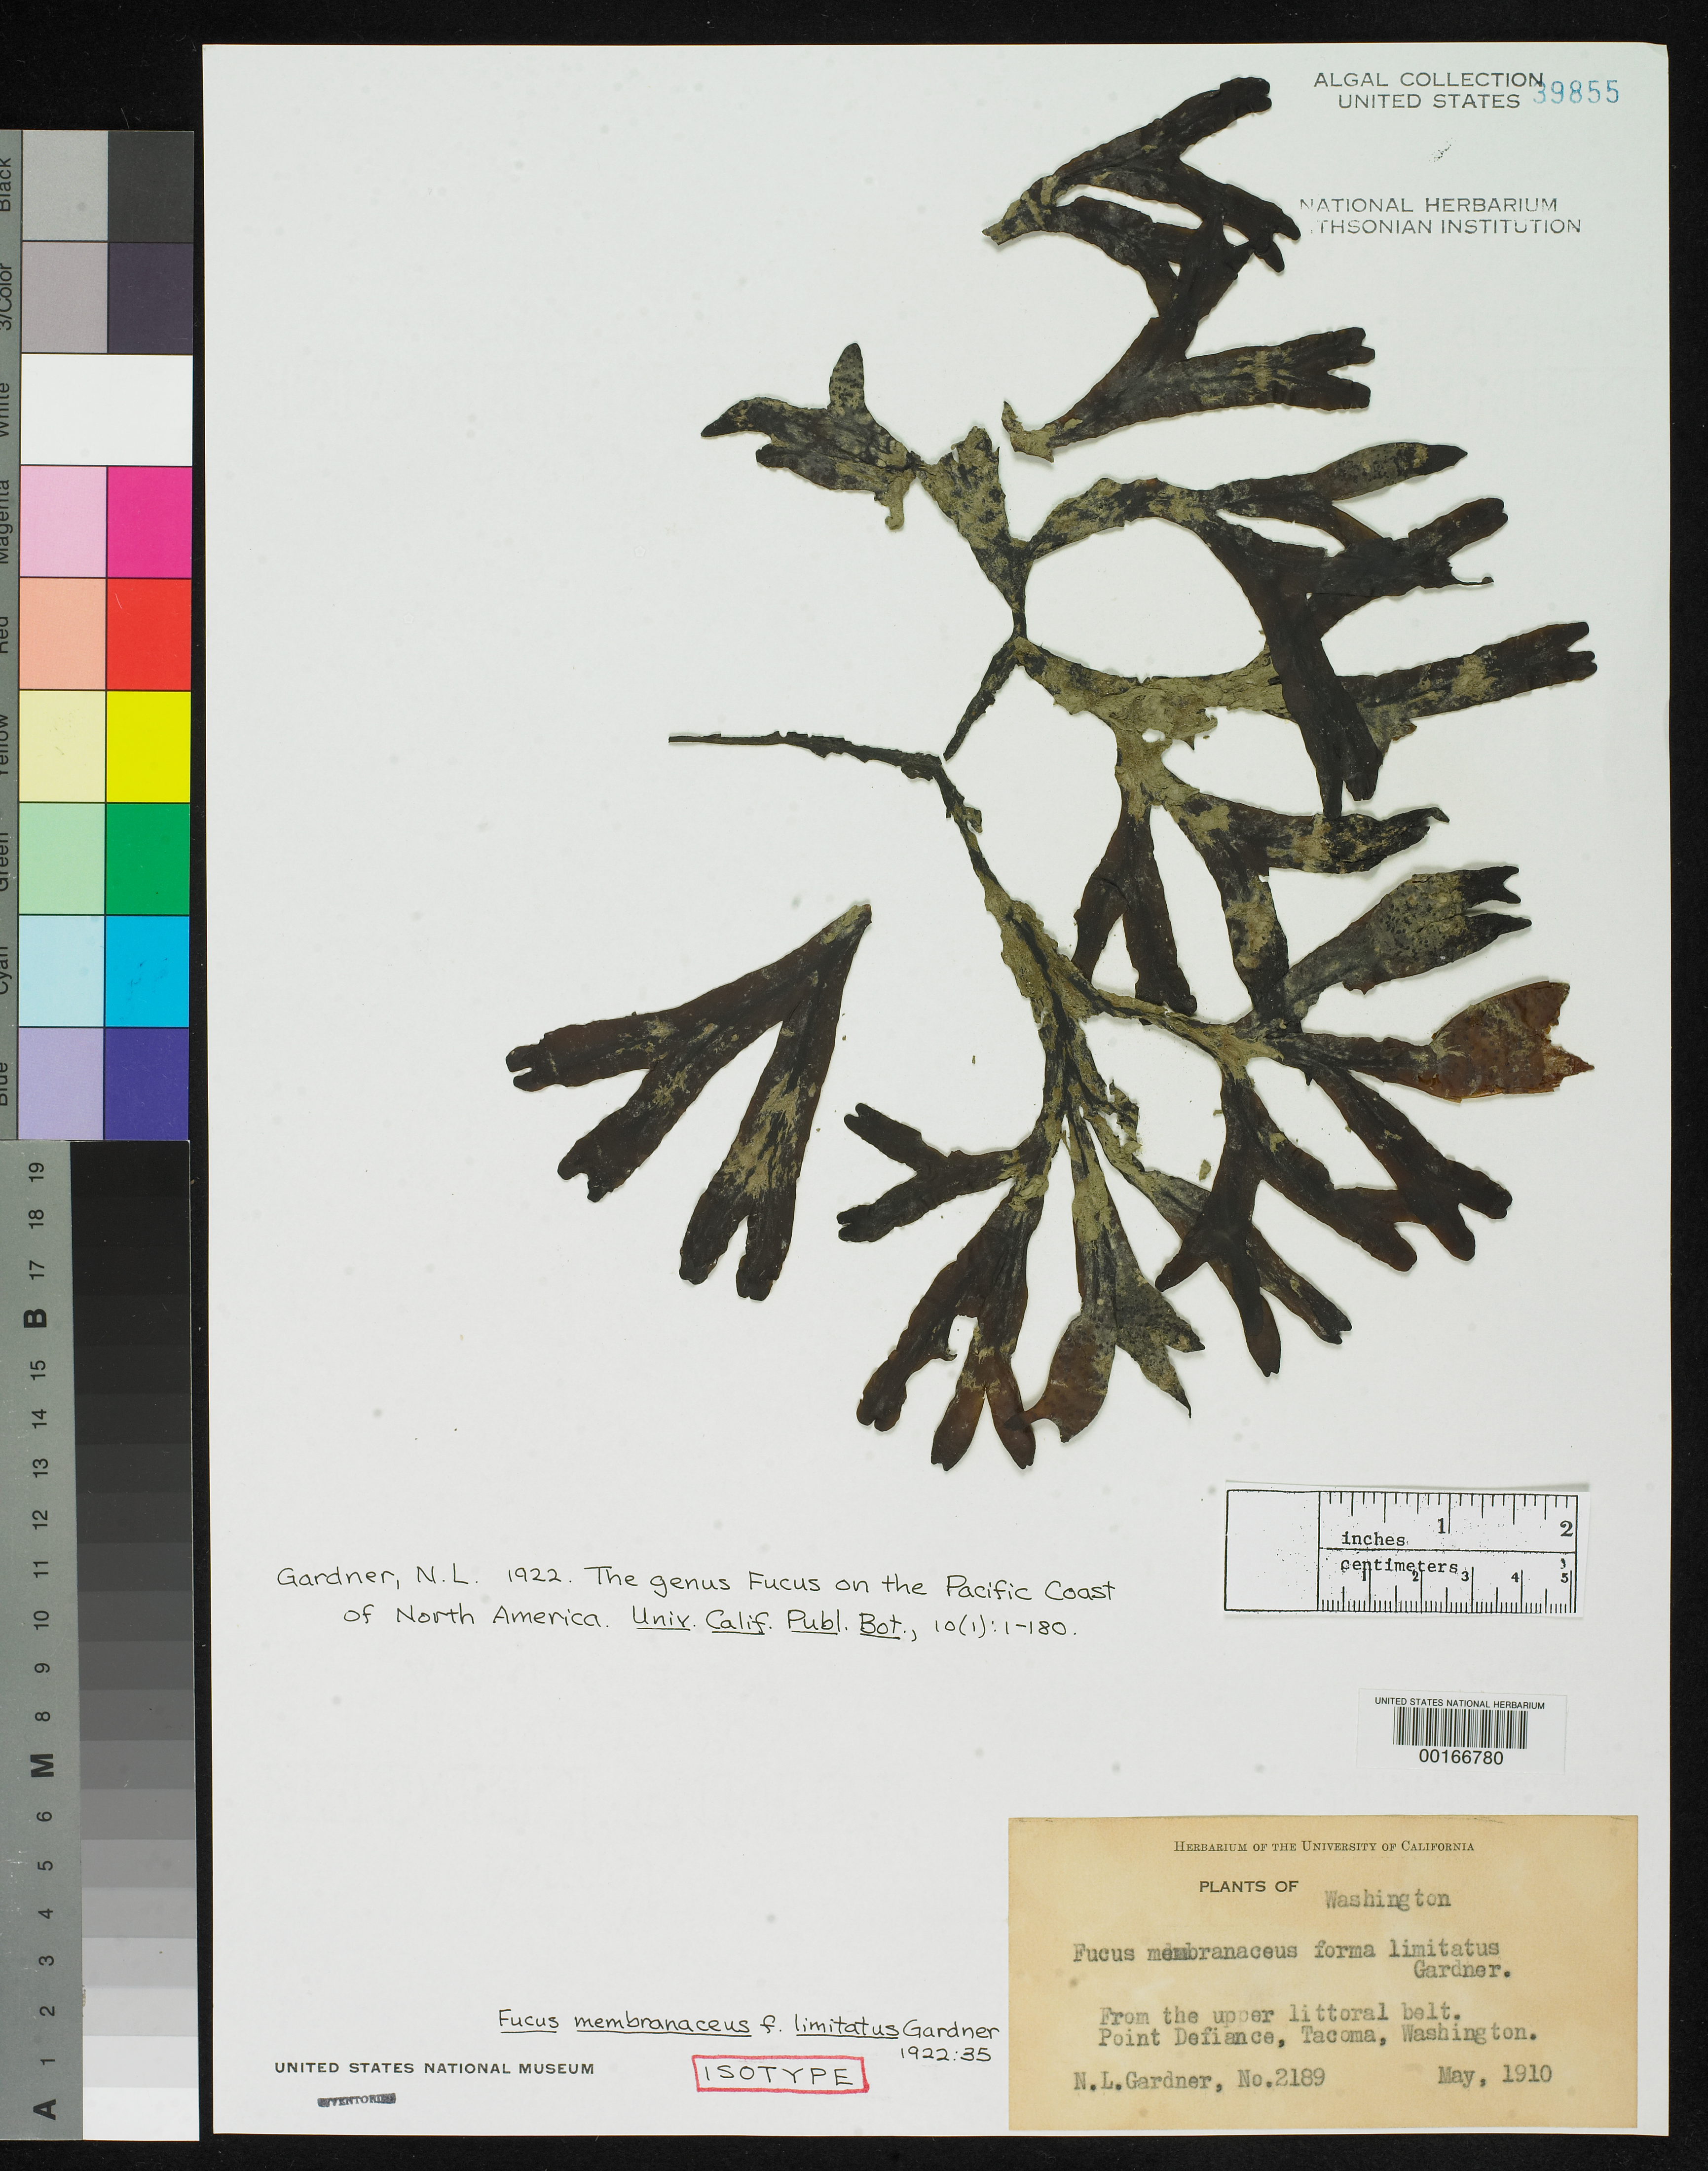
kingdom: Chromista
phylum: Ochrophyta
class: Phaeophyceae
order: Fucales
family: Fucaceae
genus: Fucus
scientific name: Fucus membranaceus f. limitatus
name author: N.L. Gardner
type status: Isotype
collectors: N. Gardner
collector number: NLG 2189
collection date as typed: May 1910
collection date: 1910-05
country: United States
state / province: Washington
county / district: Pierce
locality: Point Defiance, Tacoma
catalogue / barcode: US 39855